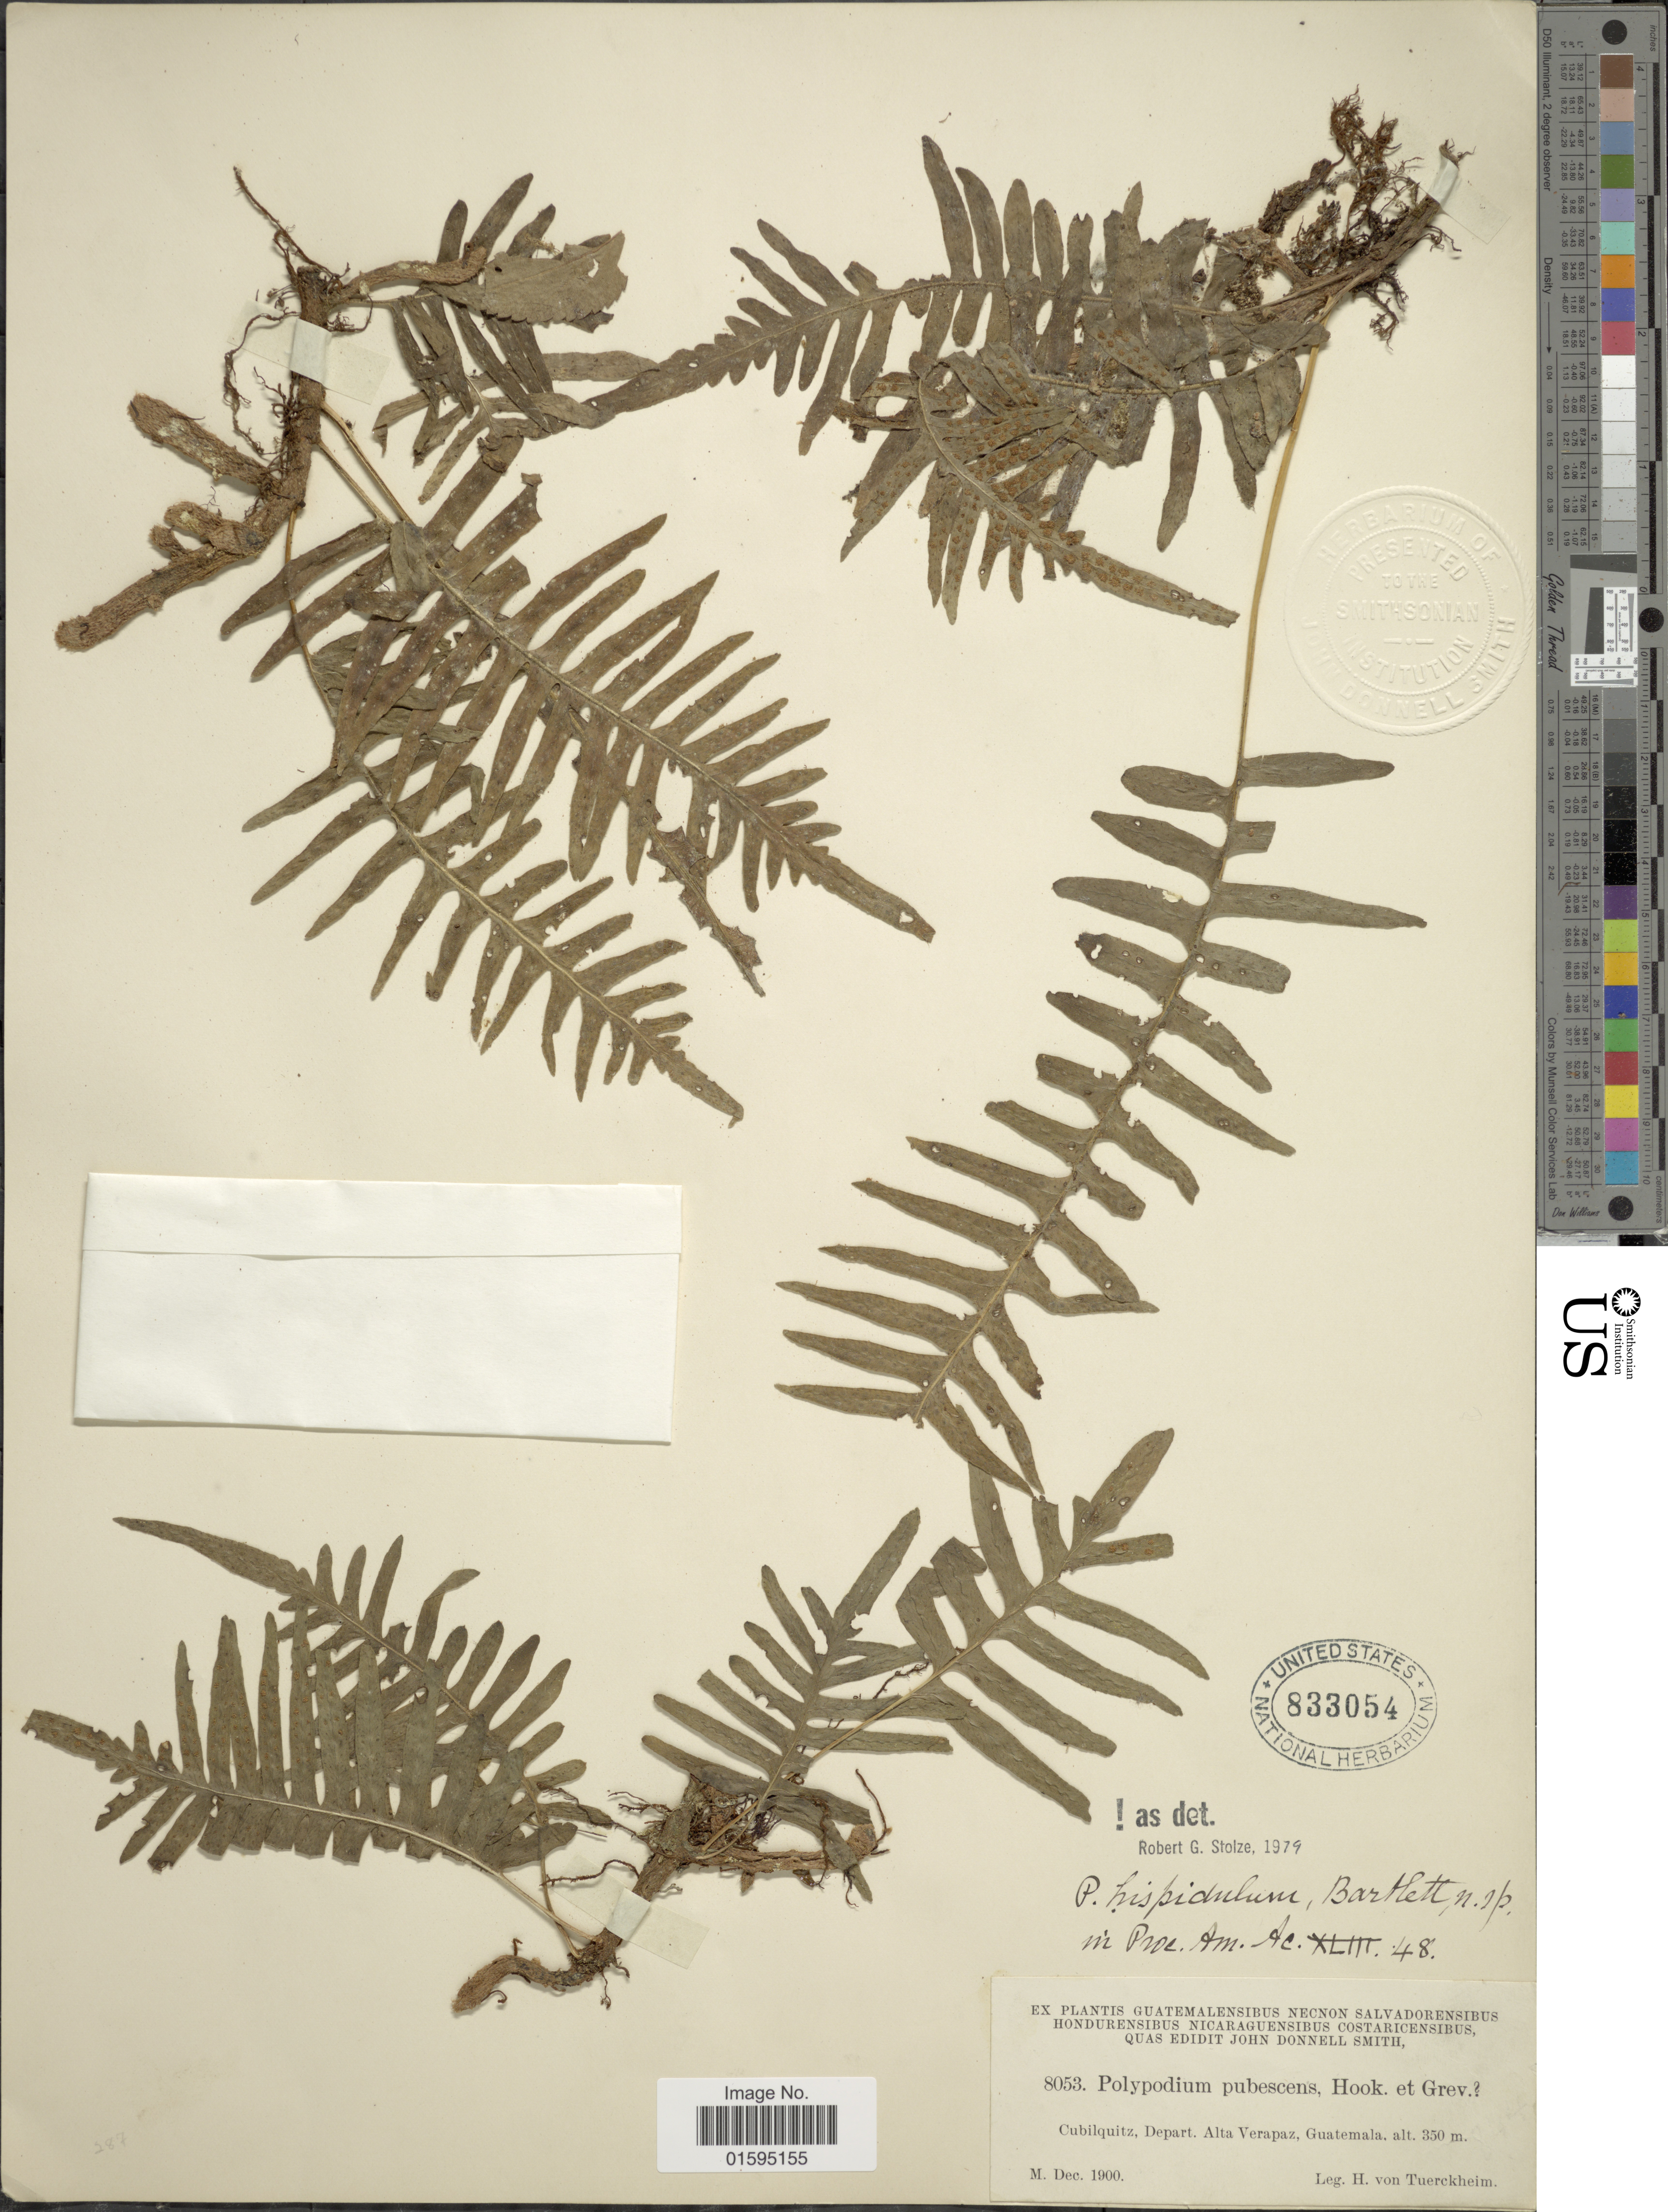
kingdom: Plantae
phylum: Tracheophyta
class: Polypodiopsida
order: Polypodiales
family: Polypodiaceae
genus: Polypodium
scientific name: Polypodium hispidulum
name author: Bartlett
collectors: H. von Türckheim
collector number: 8053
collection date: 1900-12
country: Guatemala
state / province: Alta Verapaz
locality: Cubilqutz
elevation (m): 350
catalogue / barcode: US 833054